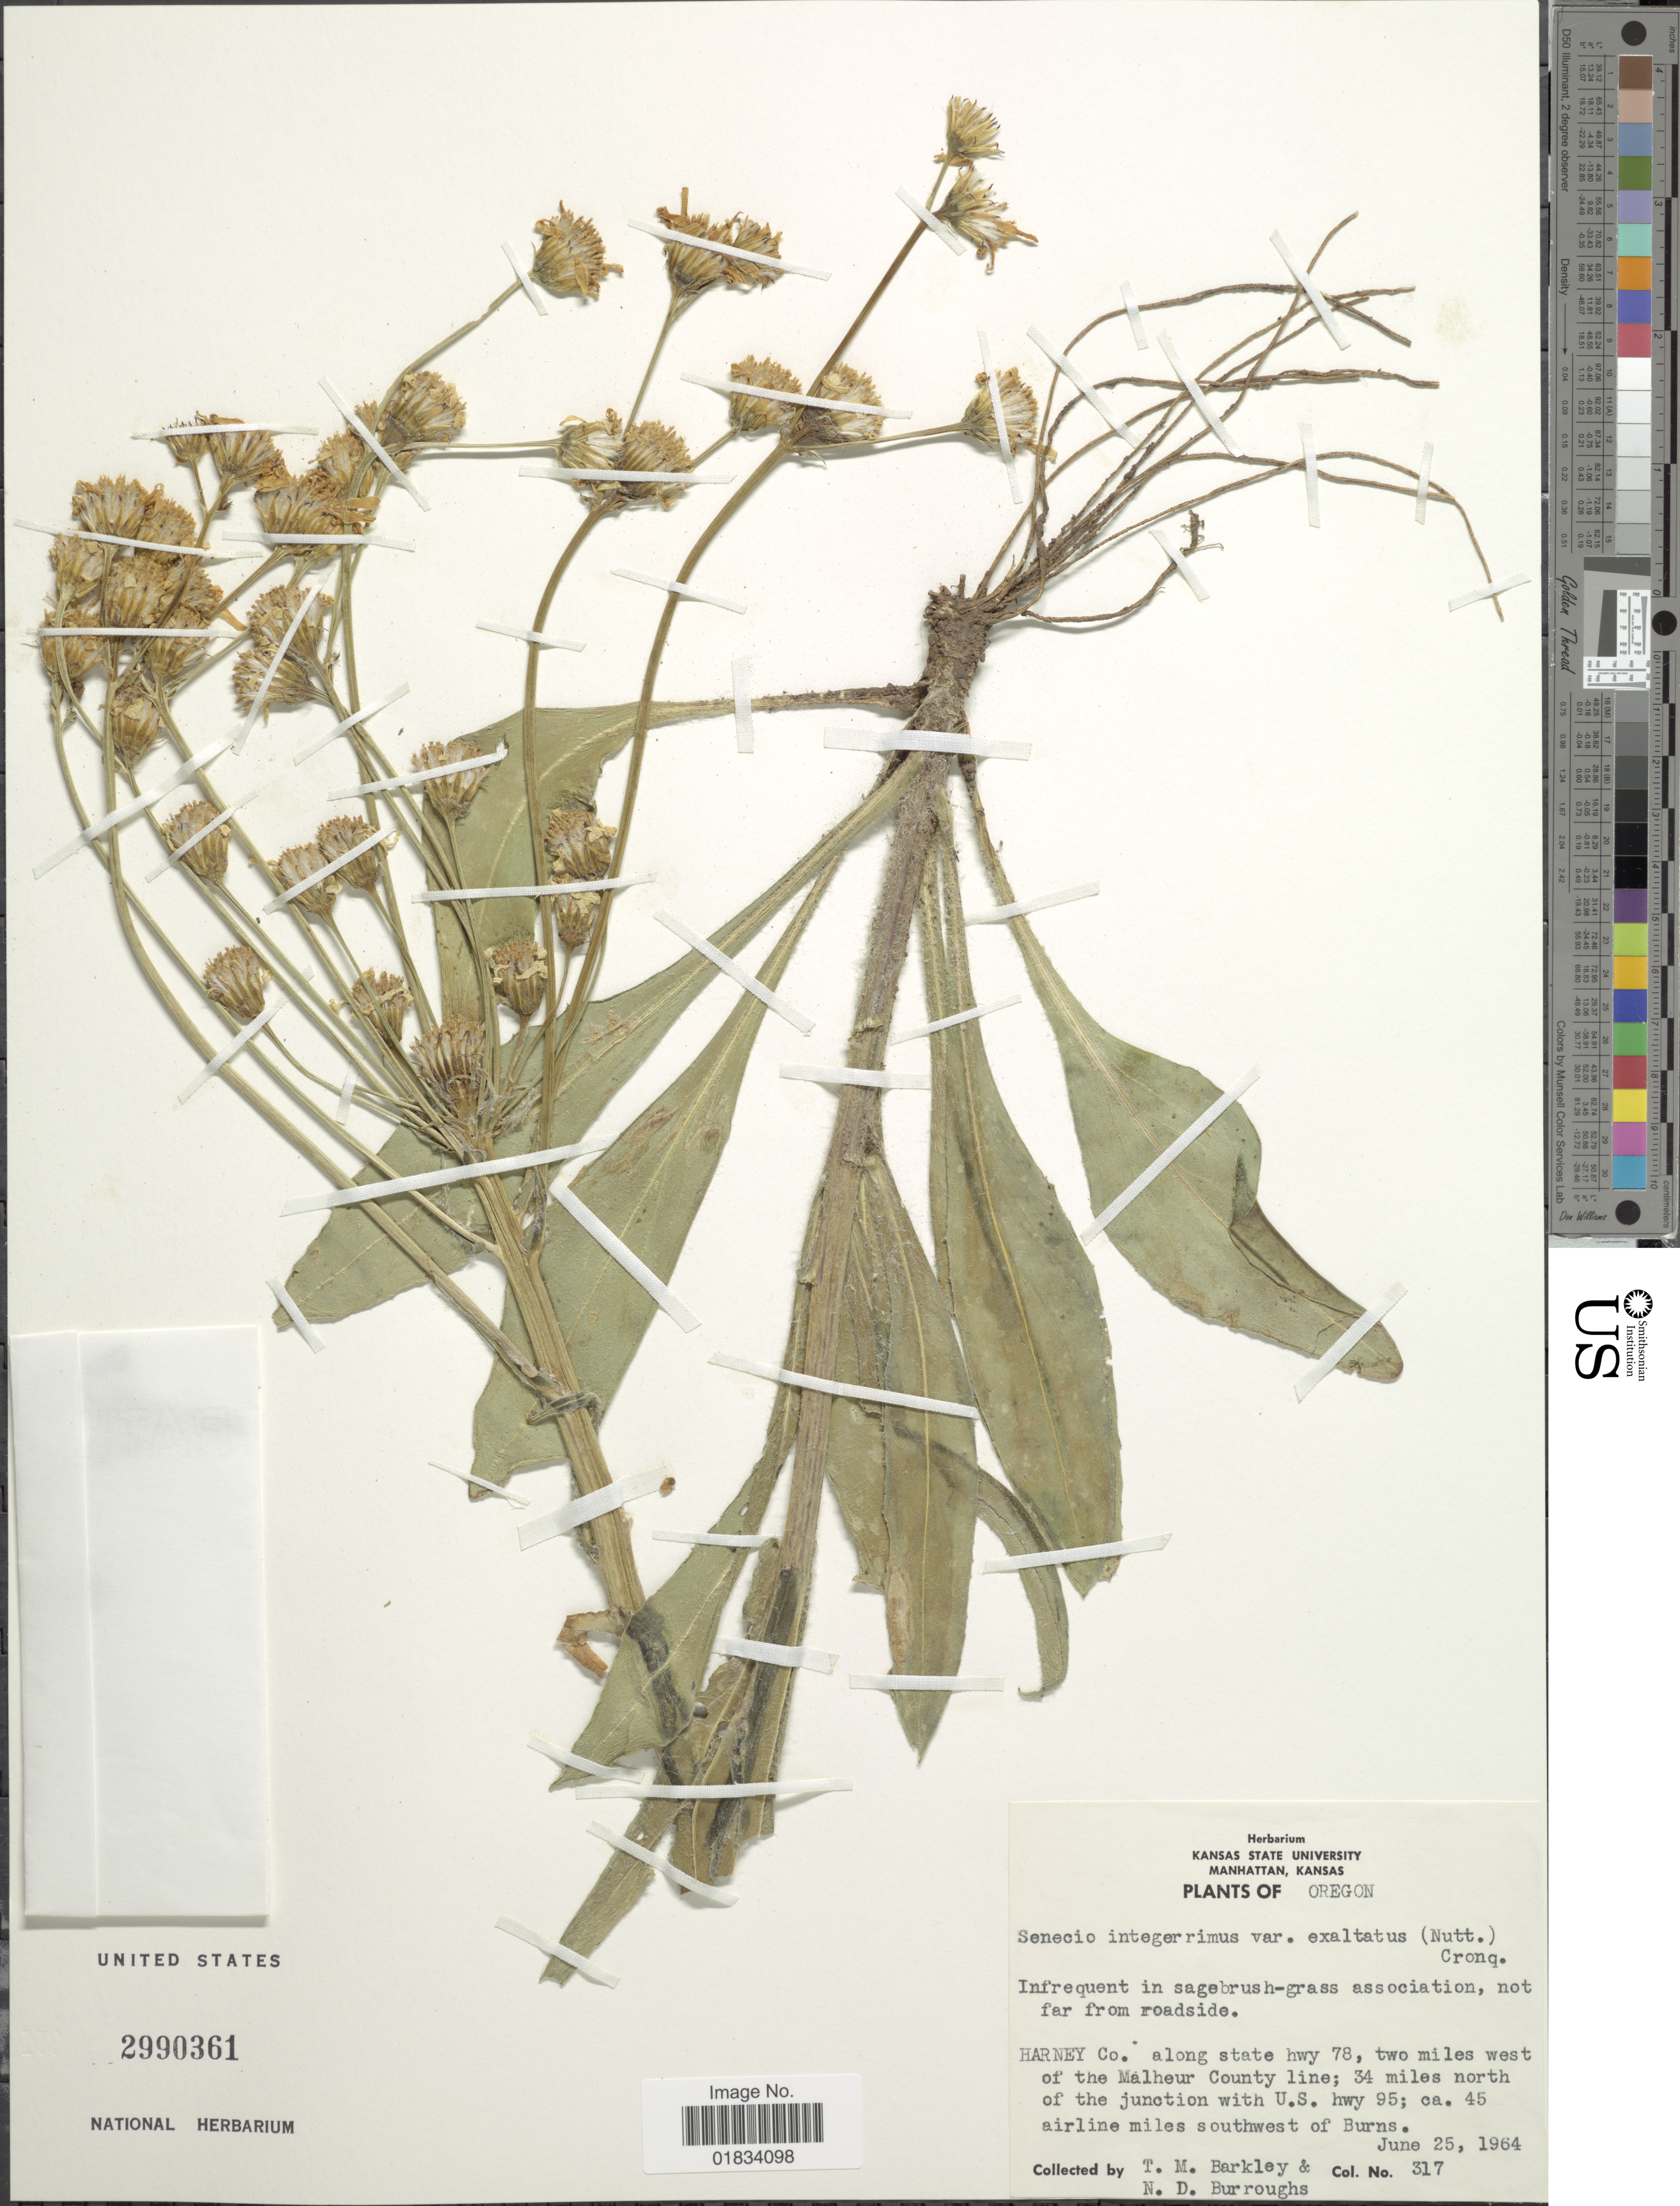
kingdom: Plantae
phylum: Tracheophyta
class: Magnoliopsida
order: Asterales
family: Asteraceae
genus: Senecio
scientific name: Senecio integerrimus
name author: Nutt.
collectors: T. M. Barkley & N. Burroughs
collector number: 317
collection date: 1964-06-25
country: United States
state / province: Oregon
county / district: Harney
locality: Harney Co.: along state hwy 78, two miles west of the Malheur County line; 34 miles north of the junction with U.S. hwy 95; ca. 45 airline miles southwest of Burns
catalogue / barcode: US 2990361